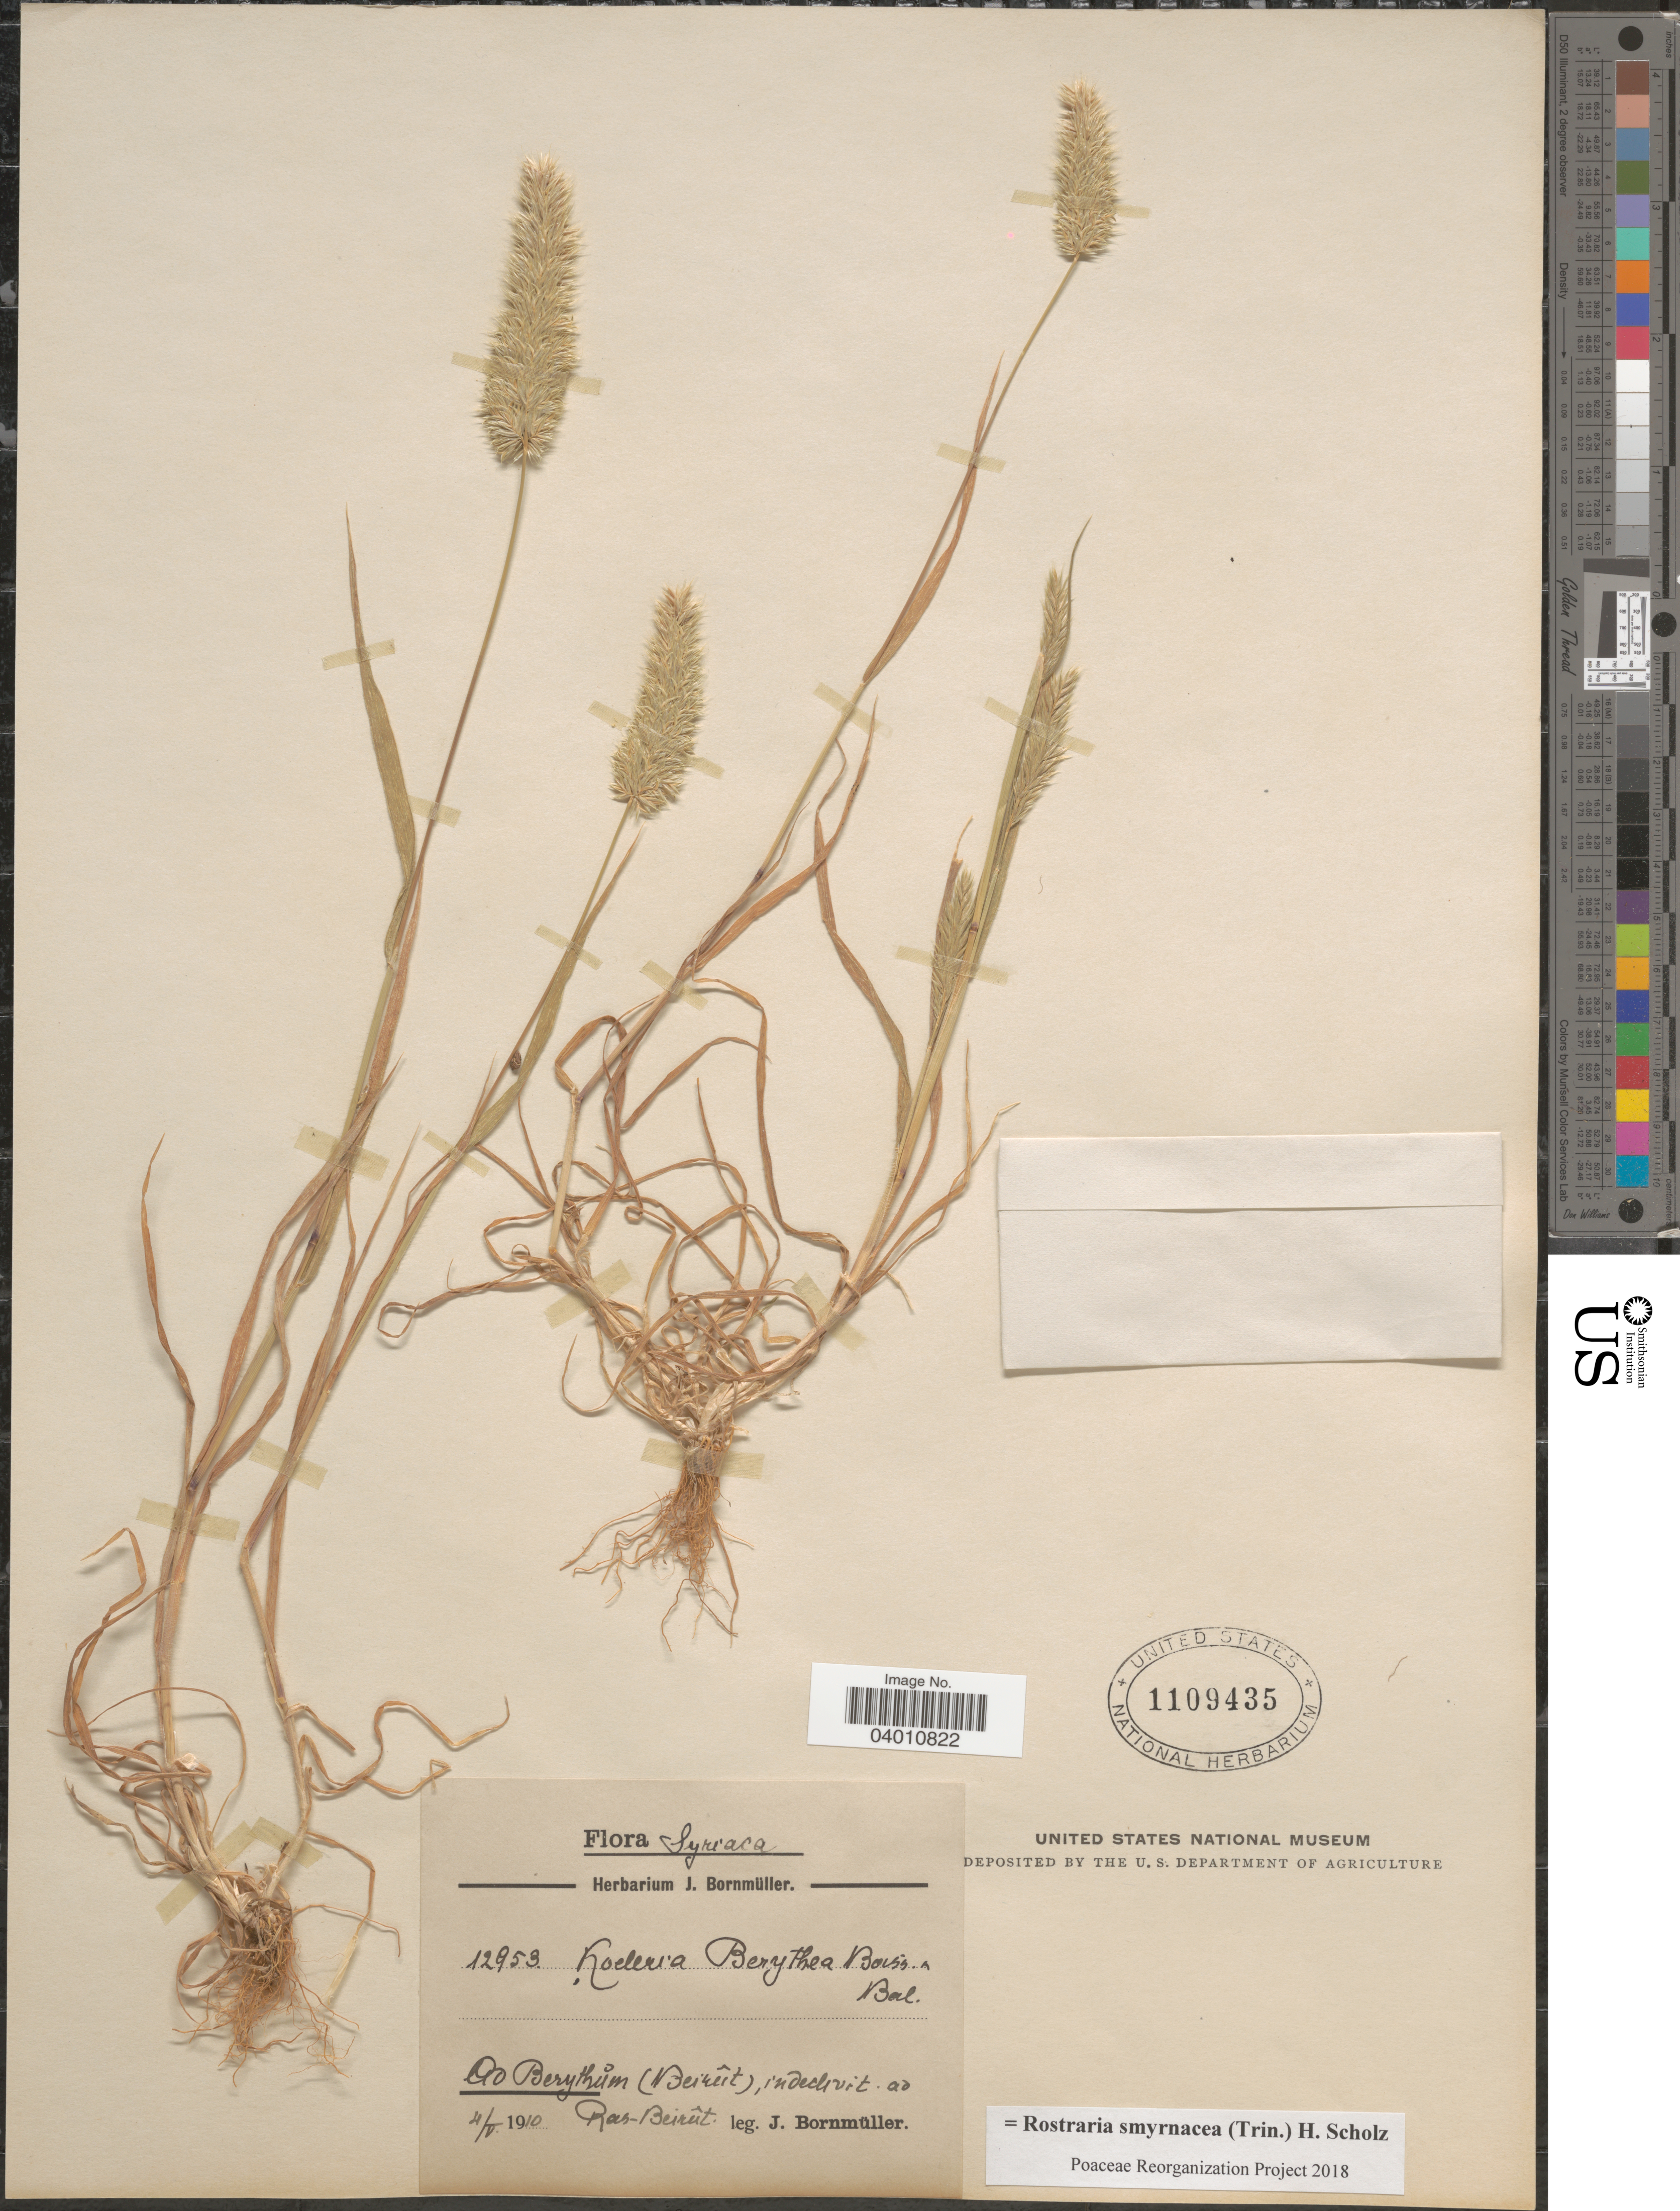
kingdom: Plantae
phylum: Tracheophyta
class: Liliopsida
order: Poales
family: Poaceae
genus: Rostraria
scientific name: Rostraria smyrnacea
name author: (Trin.) H. Scholz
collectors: J. Bornmüller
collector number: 12953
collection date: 1910-05-04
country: Lebanon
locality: Do Berythům (Beirût), indeclivit. ad Ras-Beirût.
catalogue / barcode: US 1109435